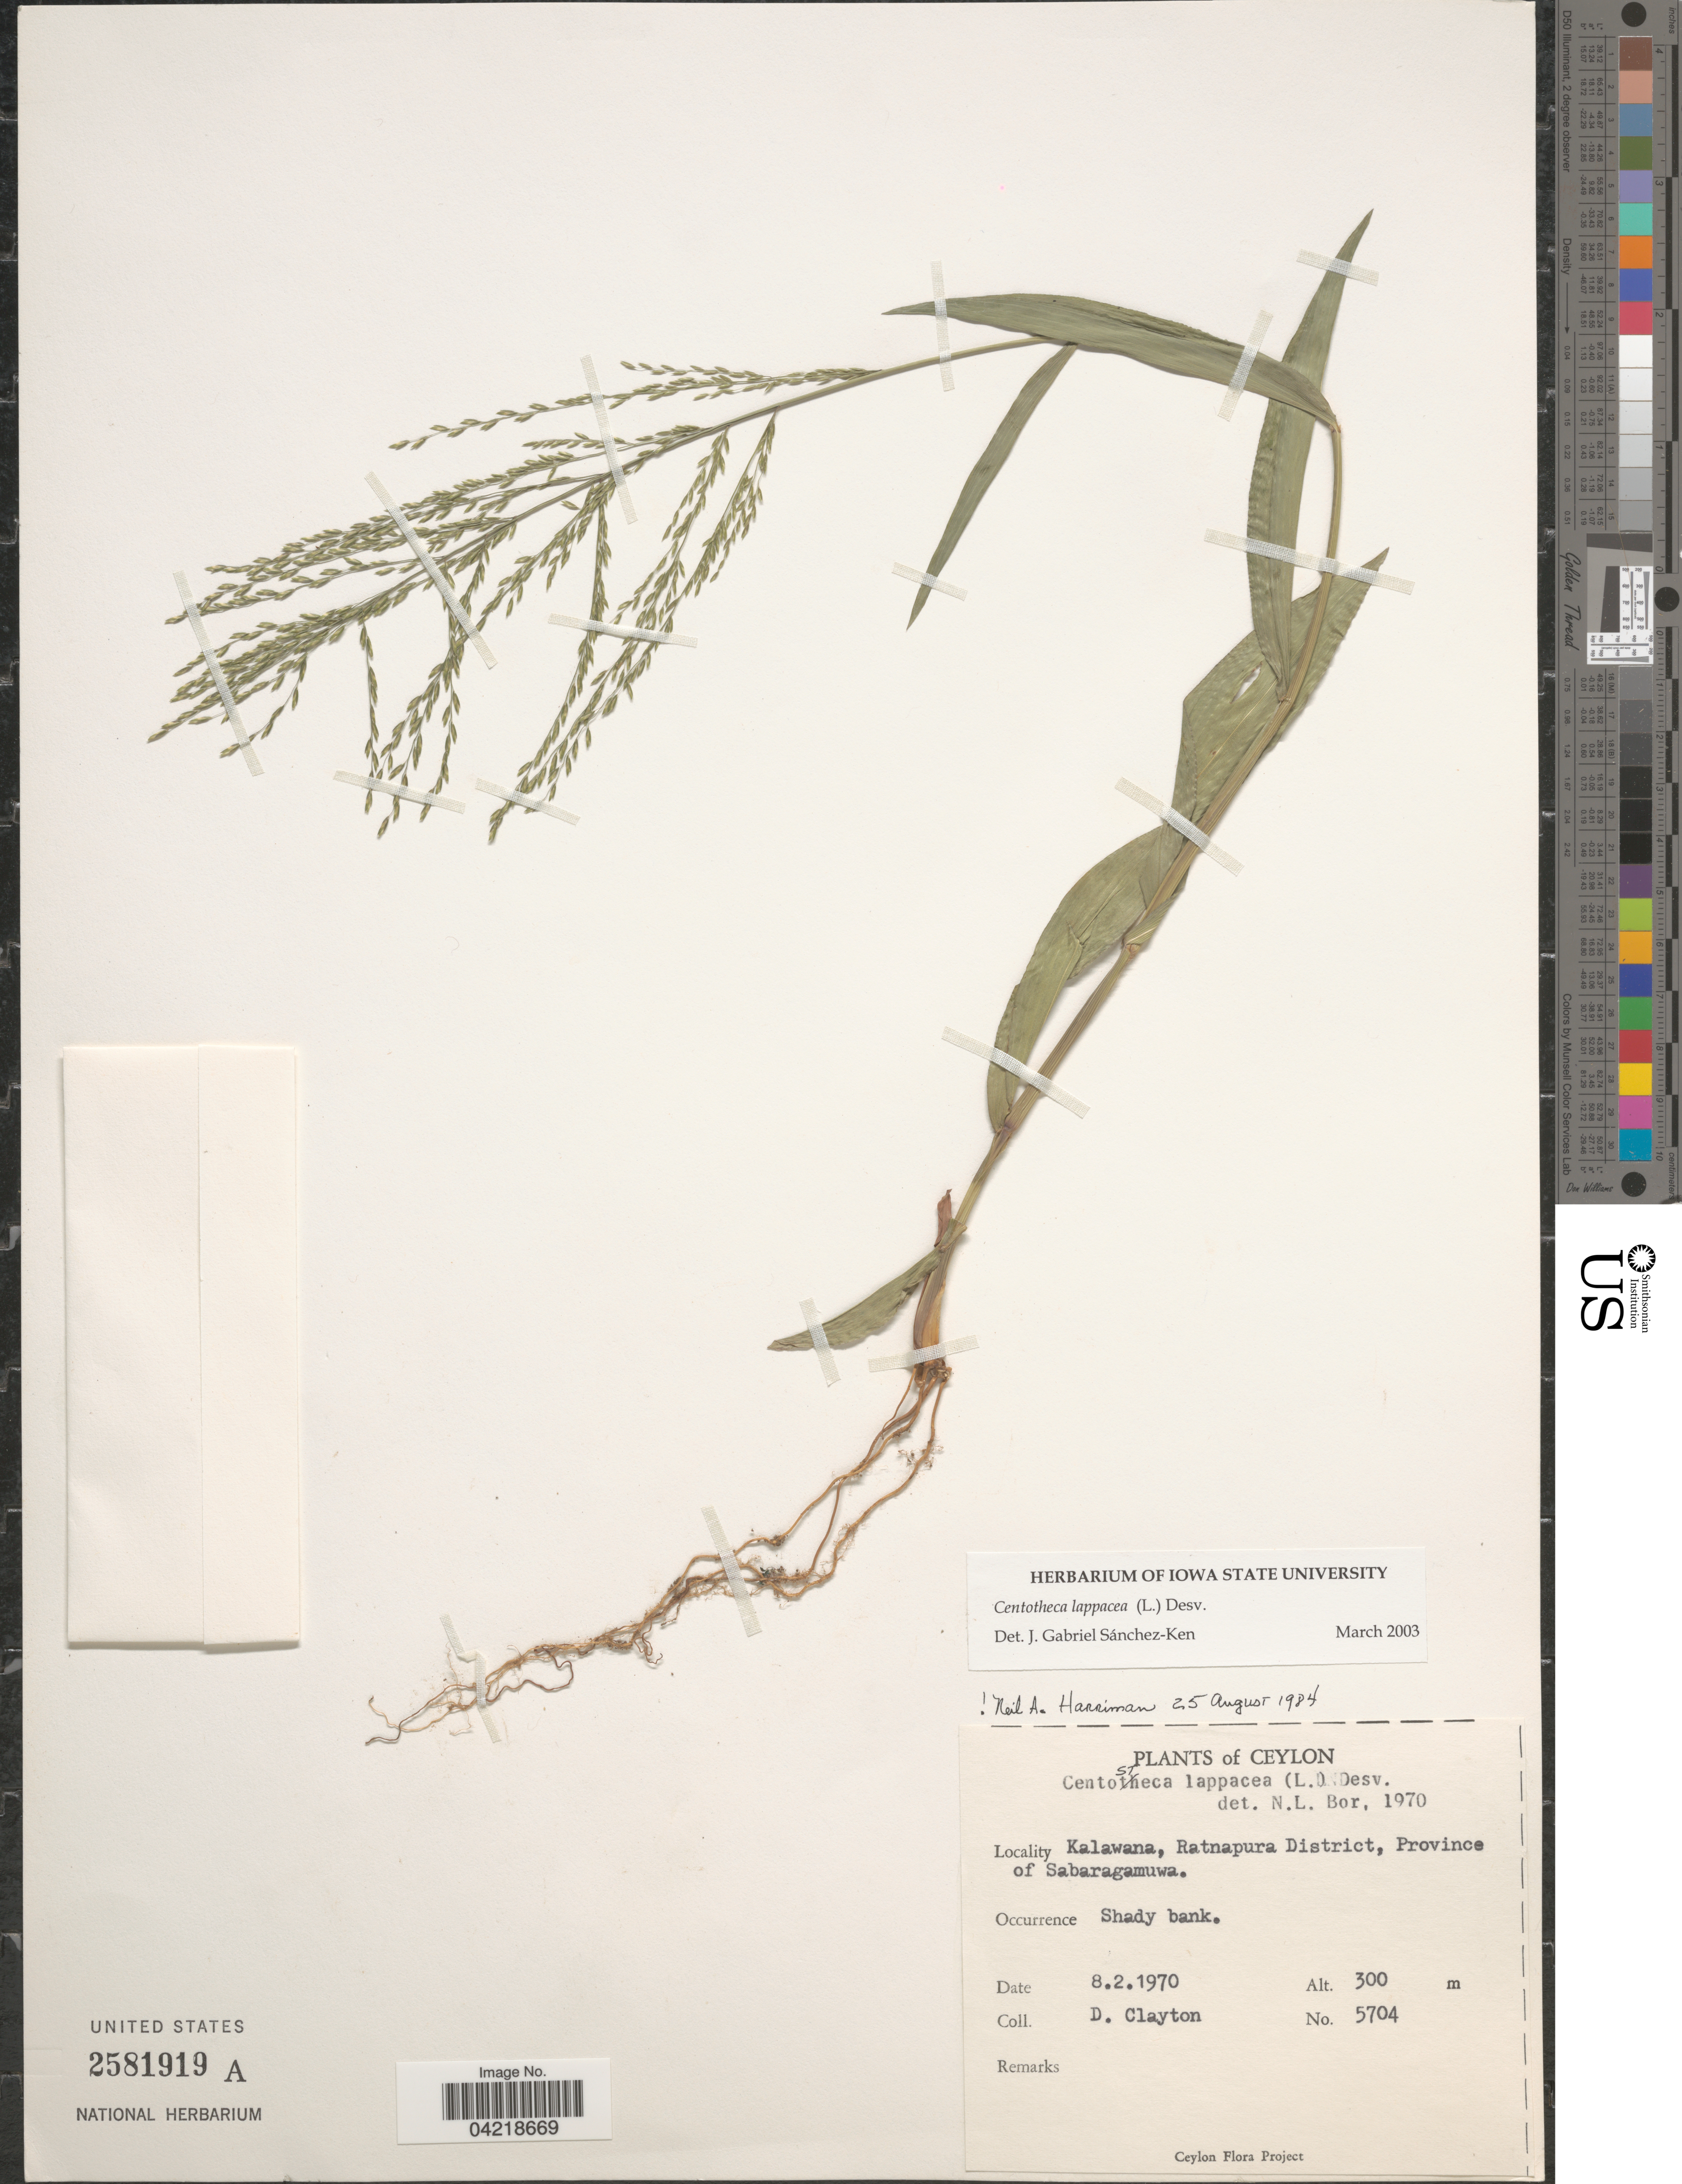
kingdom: Plantae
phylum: Tracheophyta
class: Liliopsida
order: Poales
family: Poaceae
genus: Centotheca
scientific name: Centotheca lappacea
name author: (L.) Desv.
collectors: D. Clayton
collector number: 5704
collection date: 1970-02-08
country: Sri Lanka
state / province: Sabaragamuwa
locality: Ceylon. Kalawana, Ratnapura District.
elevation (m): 300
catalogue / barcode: US 2581919A